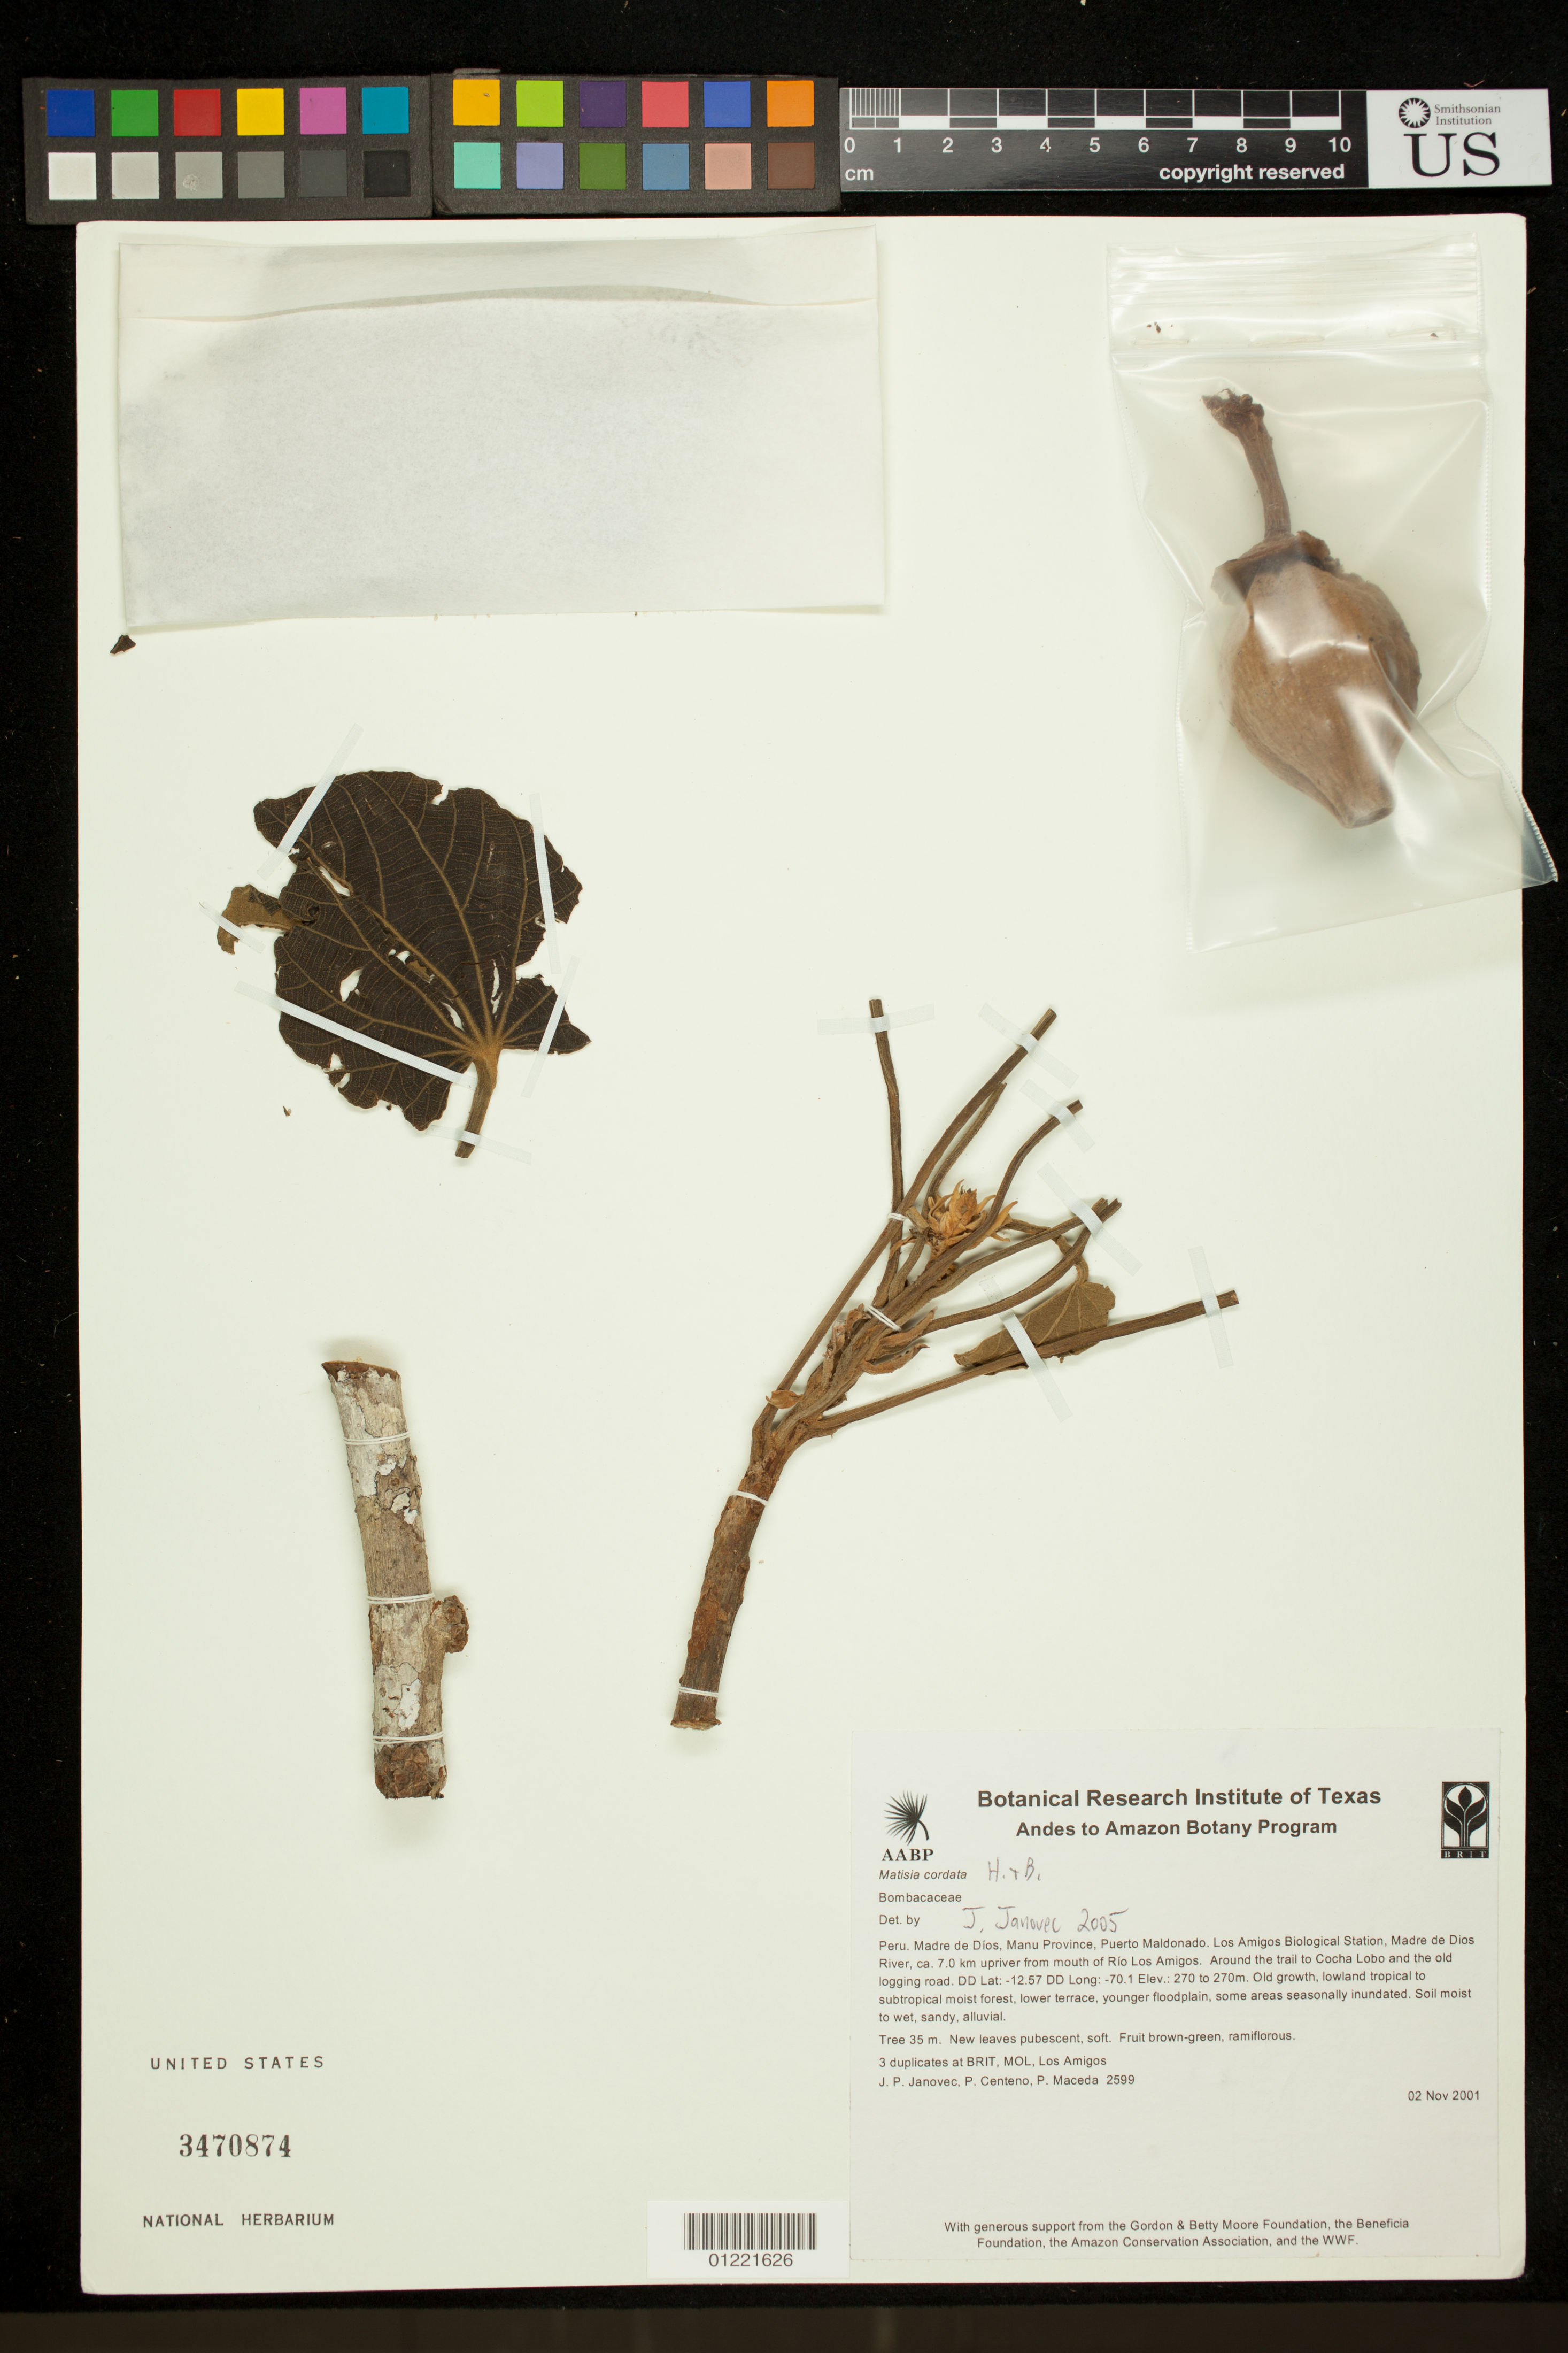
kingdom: Plantae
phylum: Tracheophyta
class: Magnoliopsida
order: Malvales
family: Malvaceae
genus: Matisia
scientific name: Matisia cordata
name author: Humb. & Bonpl.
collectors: J. P. Janovec, P. Centeno & P. Maceda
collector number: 2599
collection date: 2001-11-02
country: Peru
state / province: Madre de Dios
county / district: Manú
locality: Manu Province, Puerto Maldonado. Los Amigos Biological Station, Madre de Dios River, ca. 7.0 km upriver from mouth of Rio Los Amigos. Around the trail to Cocha Lobo and the old logging road.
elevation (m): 270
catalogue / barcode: US 3470874